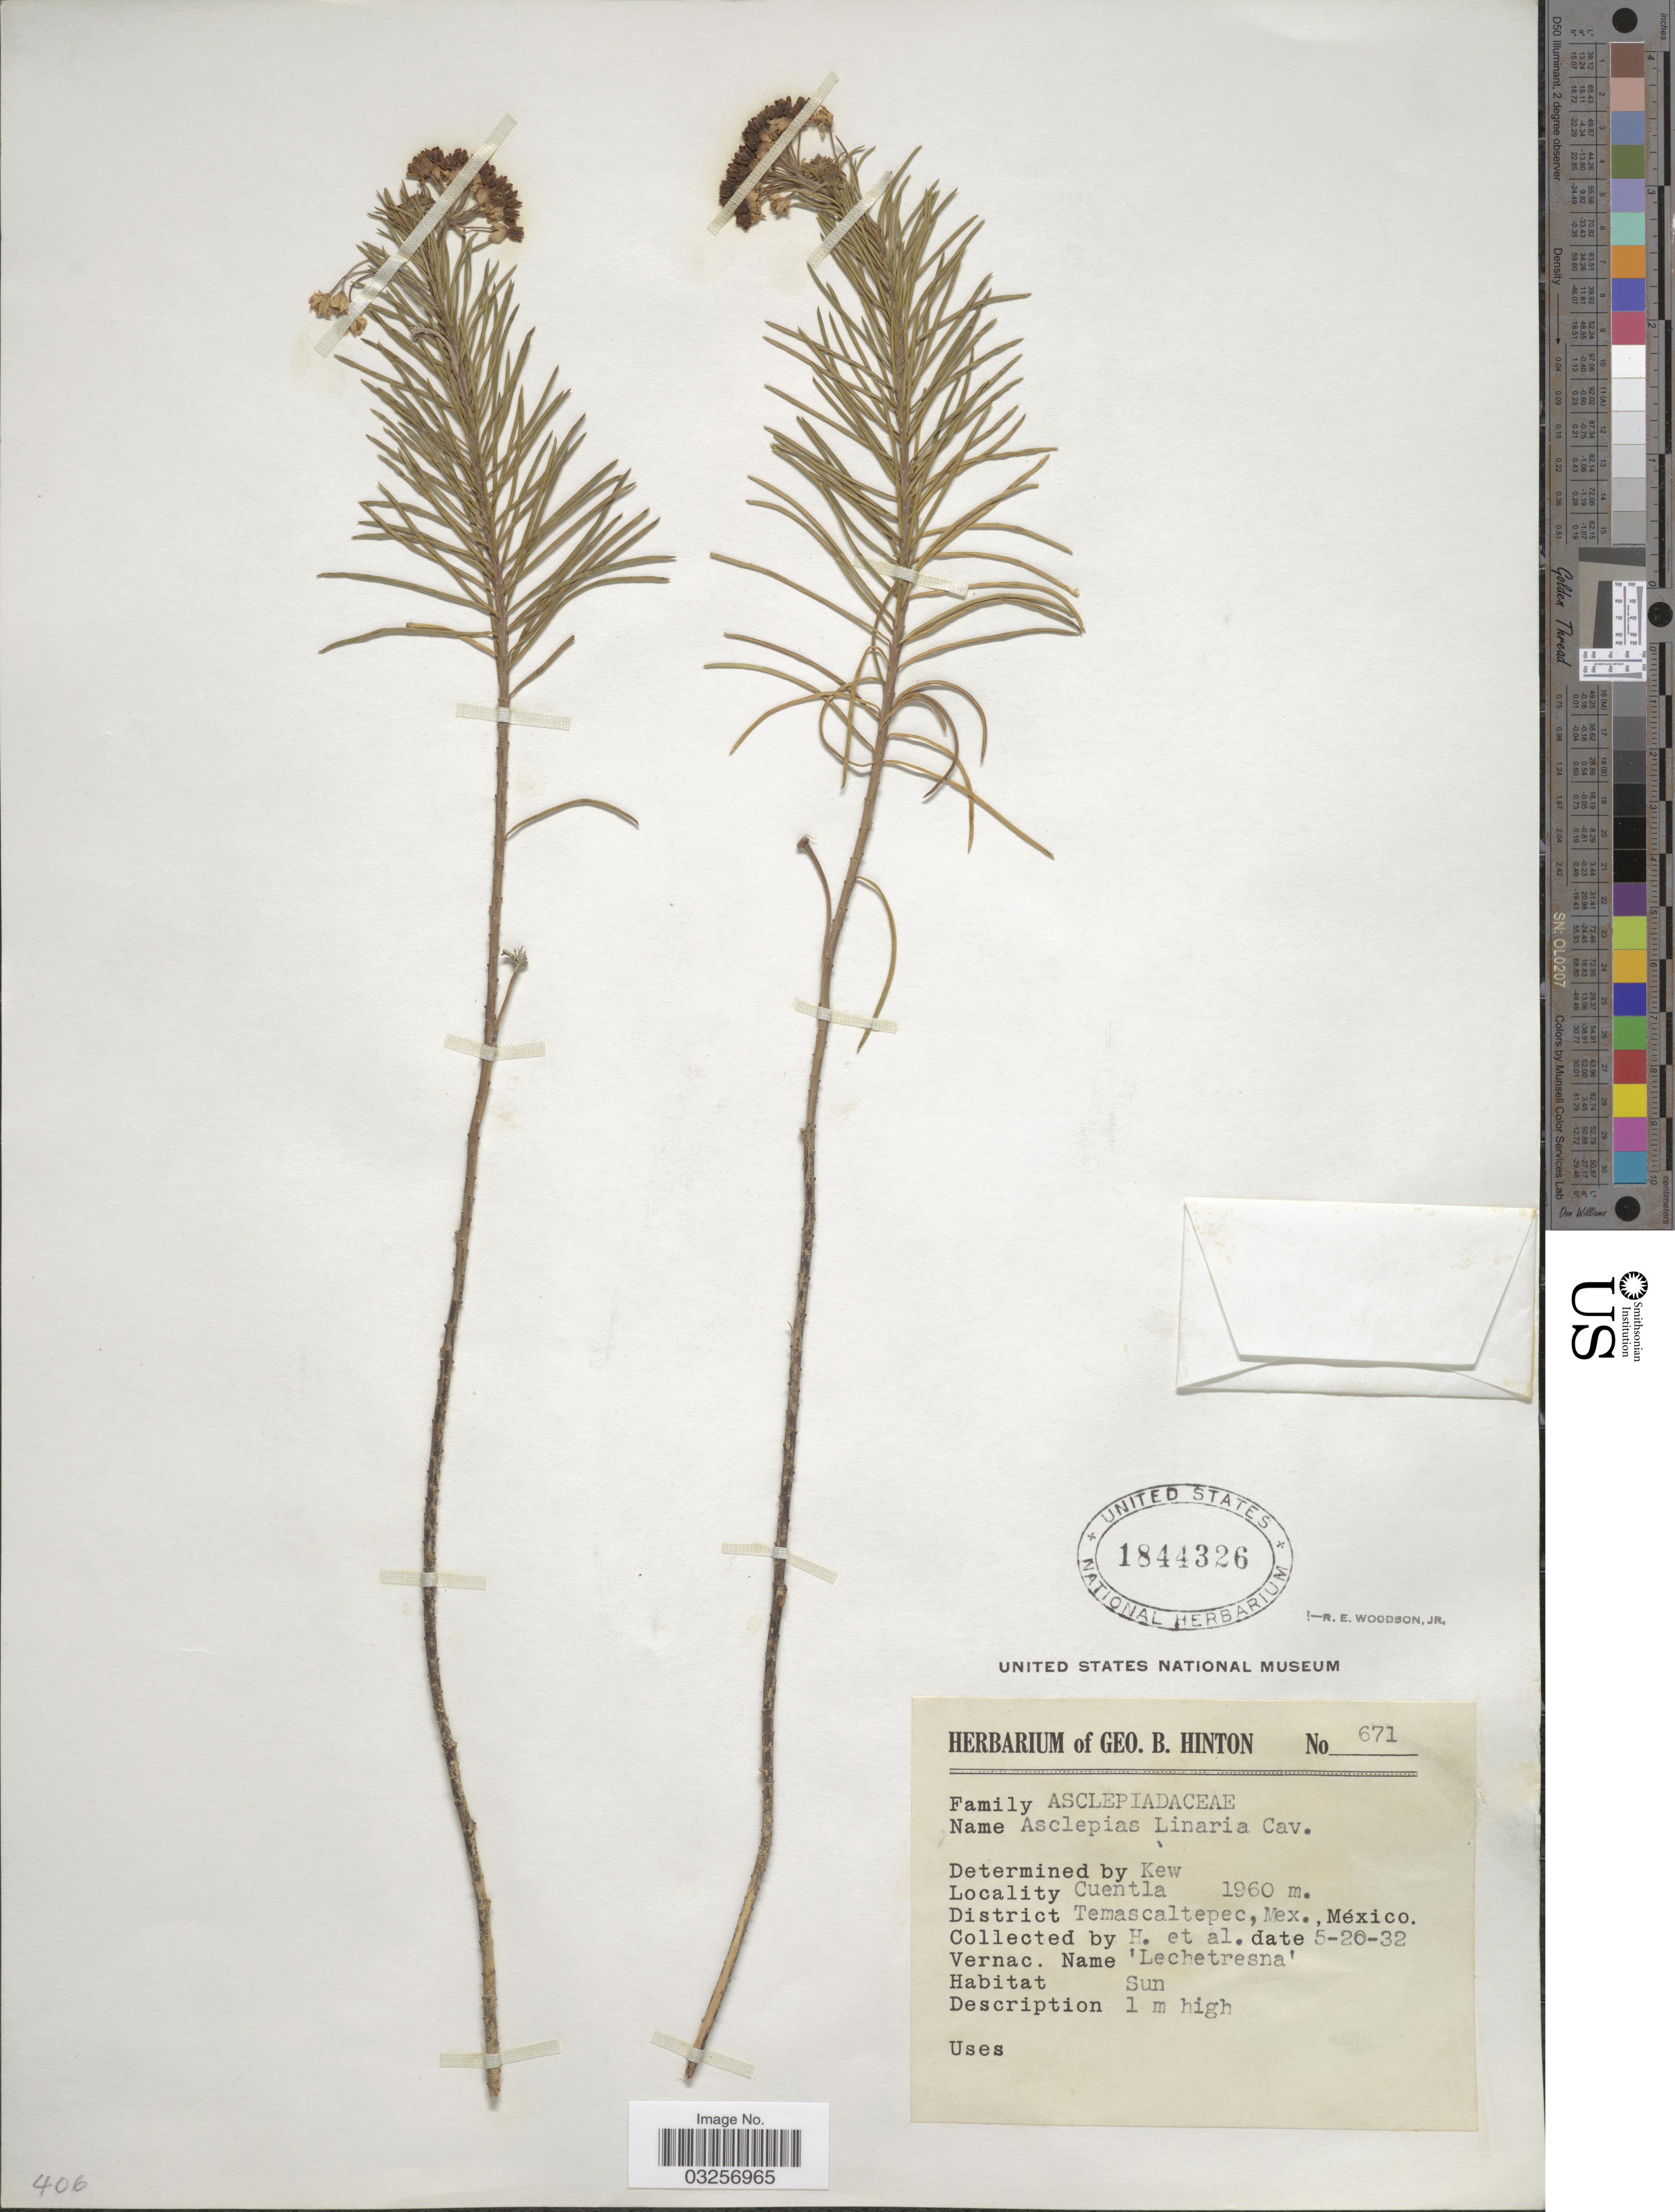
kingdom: Plantae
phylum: Tracheophyta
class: Magnoliopsida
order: Gentianales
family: Apocynaceae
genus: Asclepias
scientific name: Asclepias linaria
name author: Cav.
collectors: G. B. Hinton & et al.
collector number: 671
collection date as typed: Transcribed d/m/y: 20/5/32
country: Mexico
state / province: México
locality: Cuentla. District Temascaltepec.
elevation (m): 1960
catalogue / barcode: US 1844326